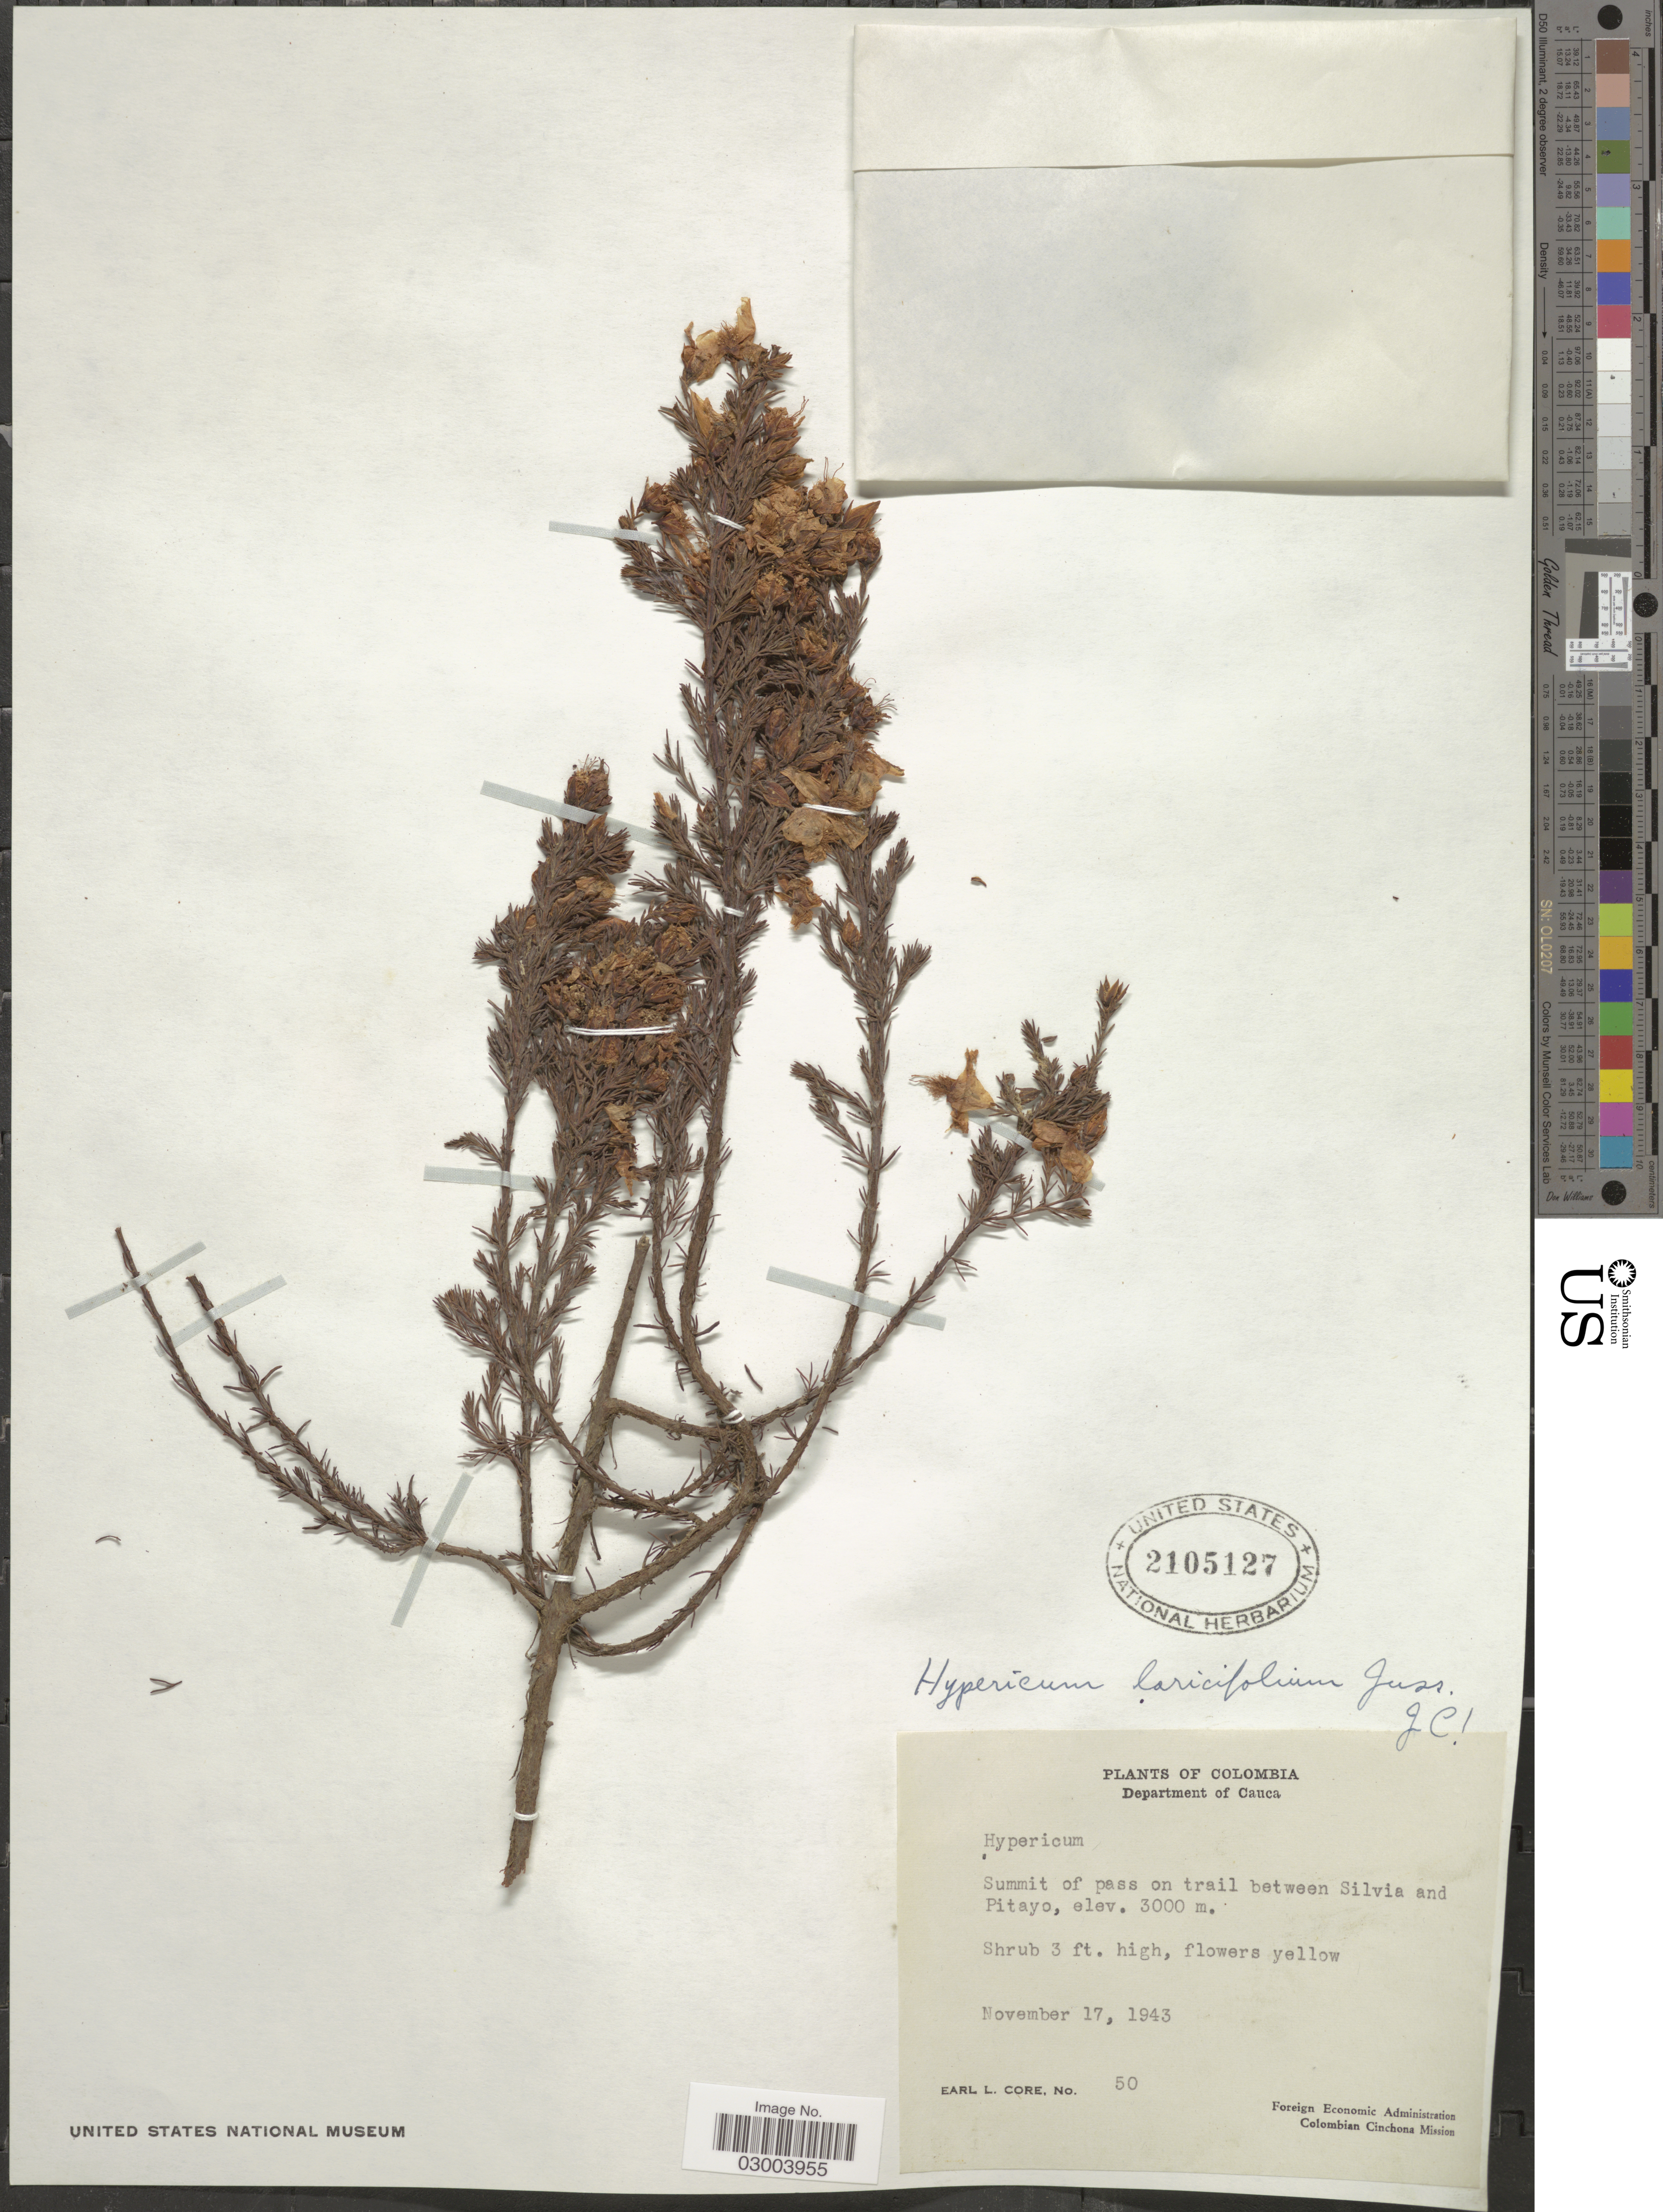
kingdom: Plantae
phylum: Tracheophyta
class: Magnoliopsida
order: Malpighiales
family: Hypericaceae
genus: Hypericum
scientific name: Hypericum laricifolium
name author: Juss.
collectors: E. L. Core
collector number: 50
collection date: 1943-11-17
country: Colombia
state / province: Cauca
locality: Department of Cauca, Summit of pass on trail between Silvia and Pitayo.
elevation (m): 3000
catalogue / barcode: US 2105127